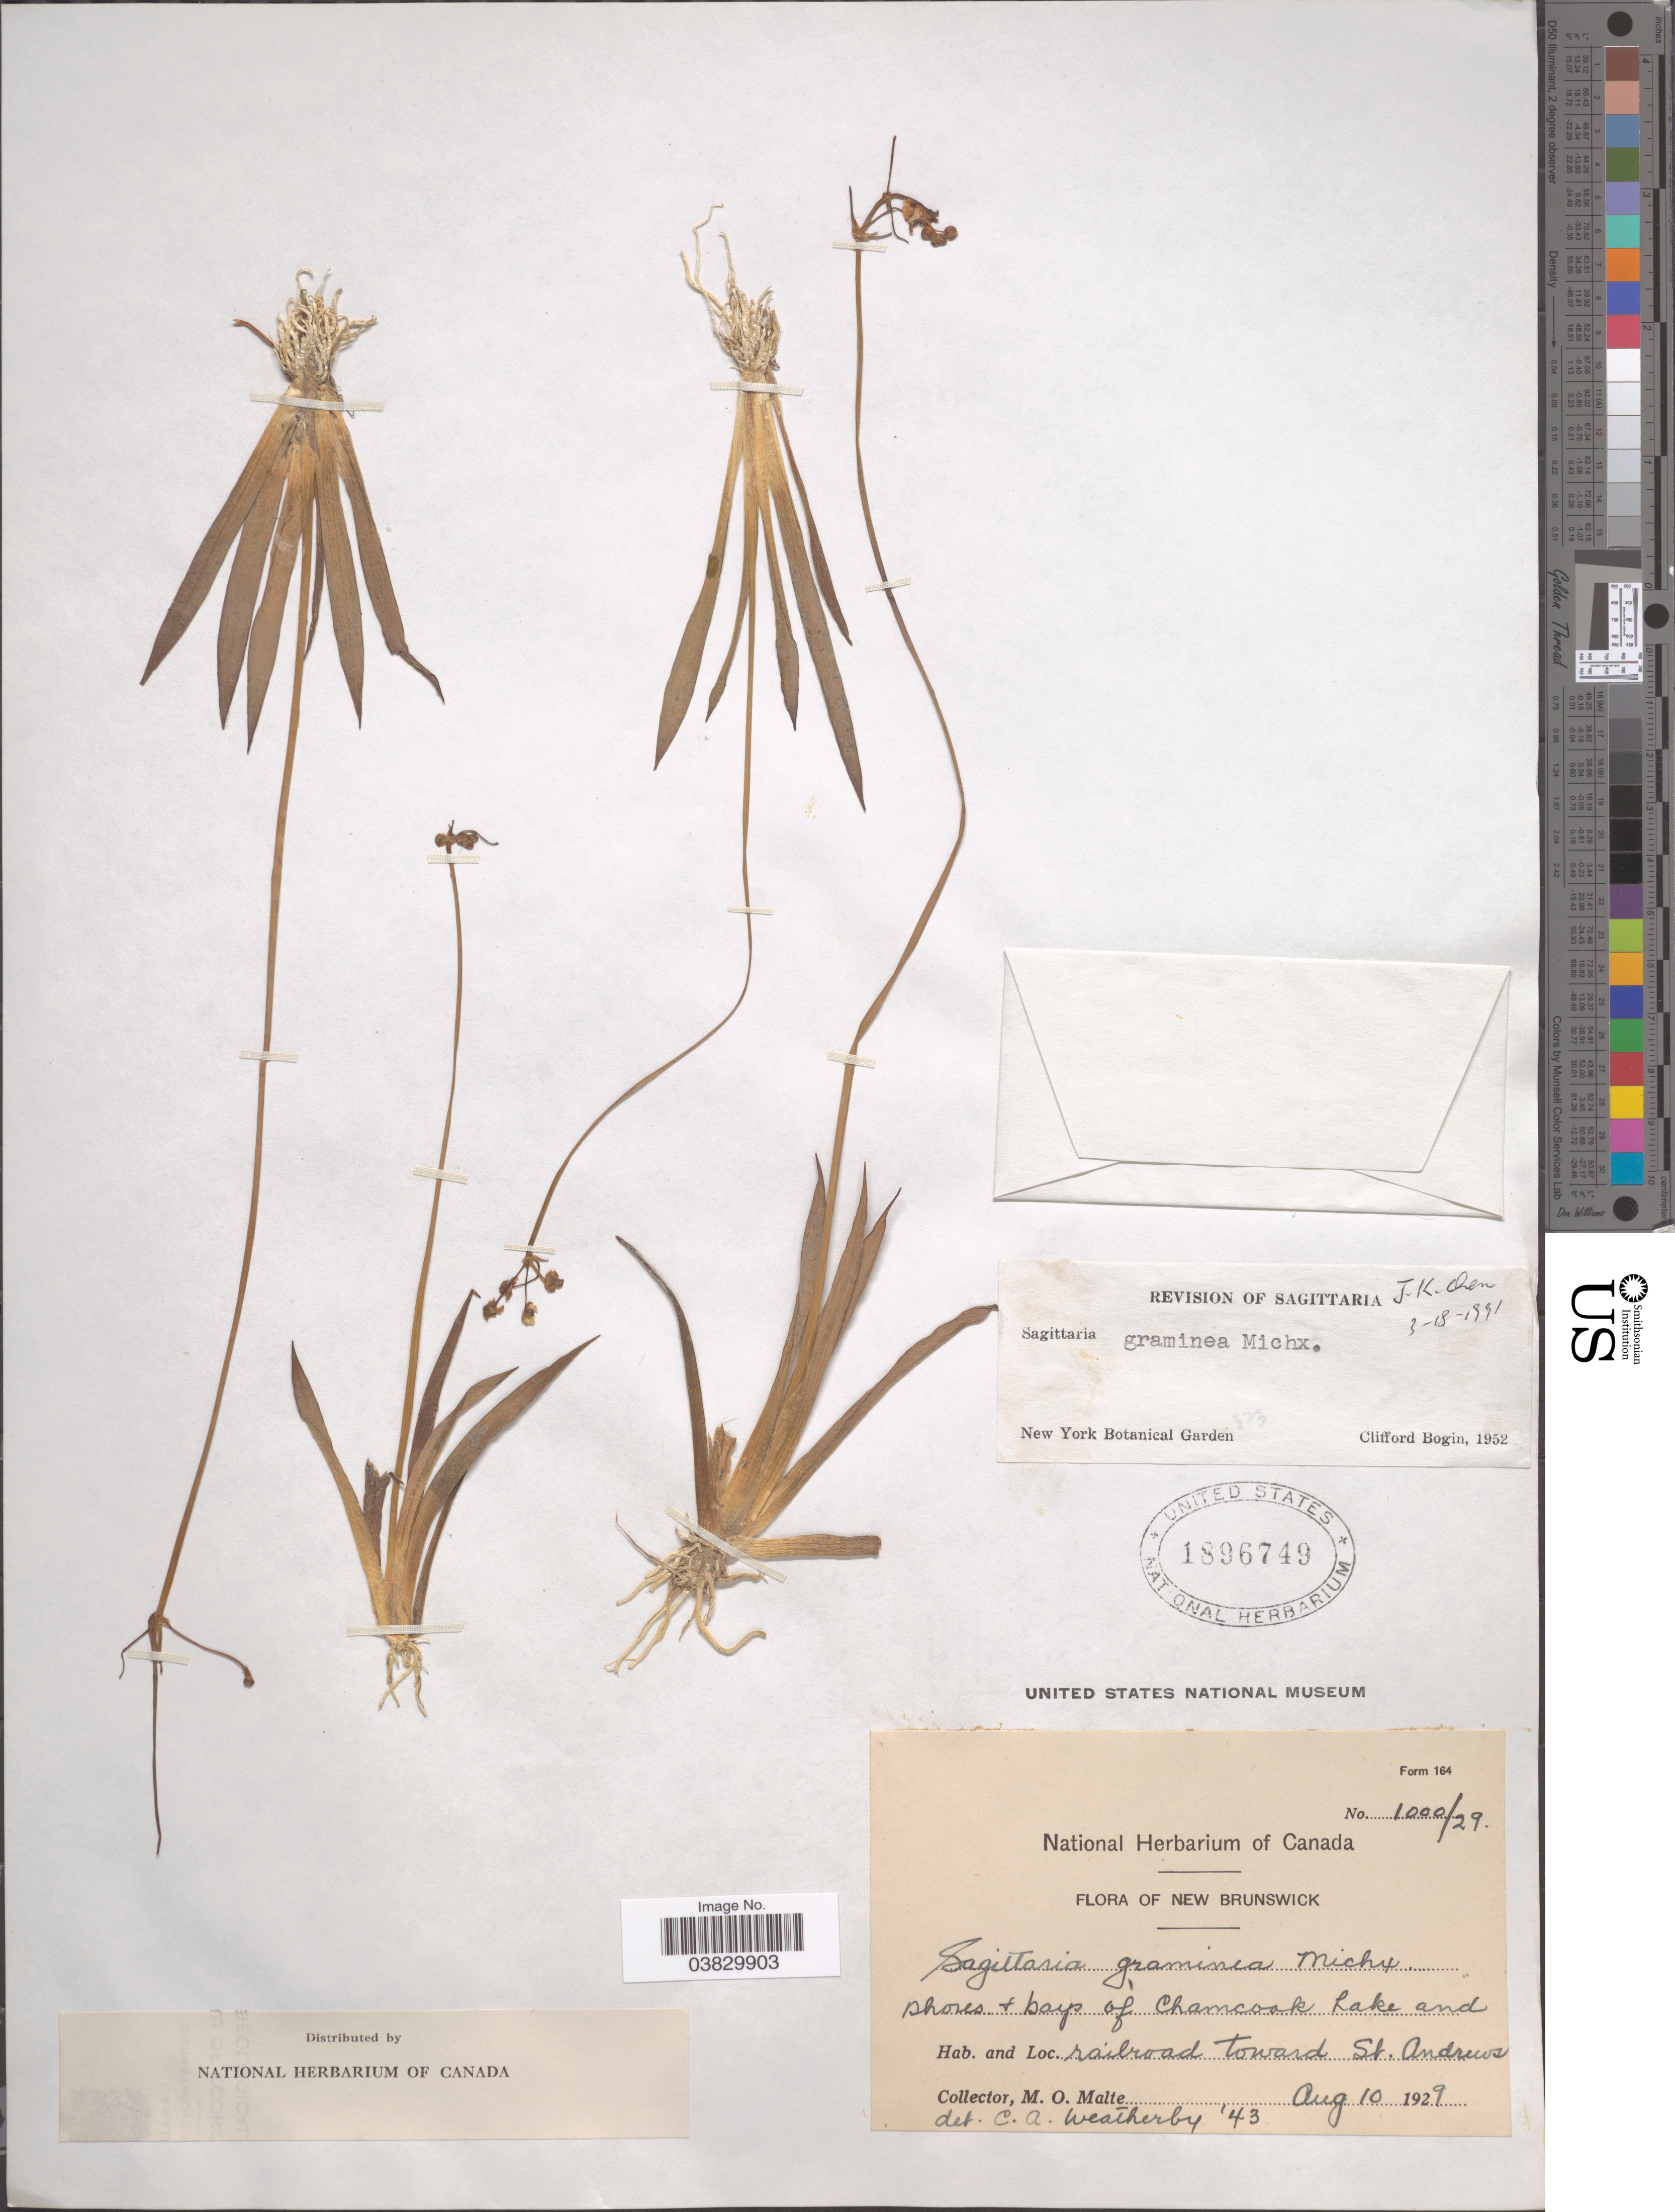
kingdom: Plantae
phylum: Tracheophyta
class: Liliopsida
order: Alismatales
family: Alismataceae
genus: Sagittaria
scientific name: Sagittaria graminea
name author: Michx.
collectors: M. O. Malte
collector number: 1000/29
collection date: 1929-08-10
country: Canada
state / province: New Brunswick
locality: Shores & bays of Chamcook Lake and railroad toward St. Andrews.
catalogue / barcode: US 1896749